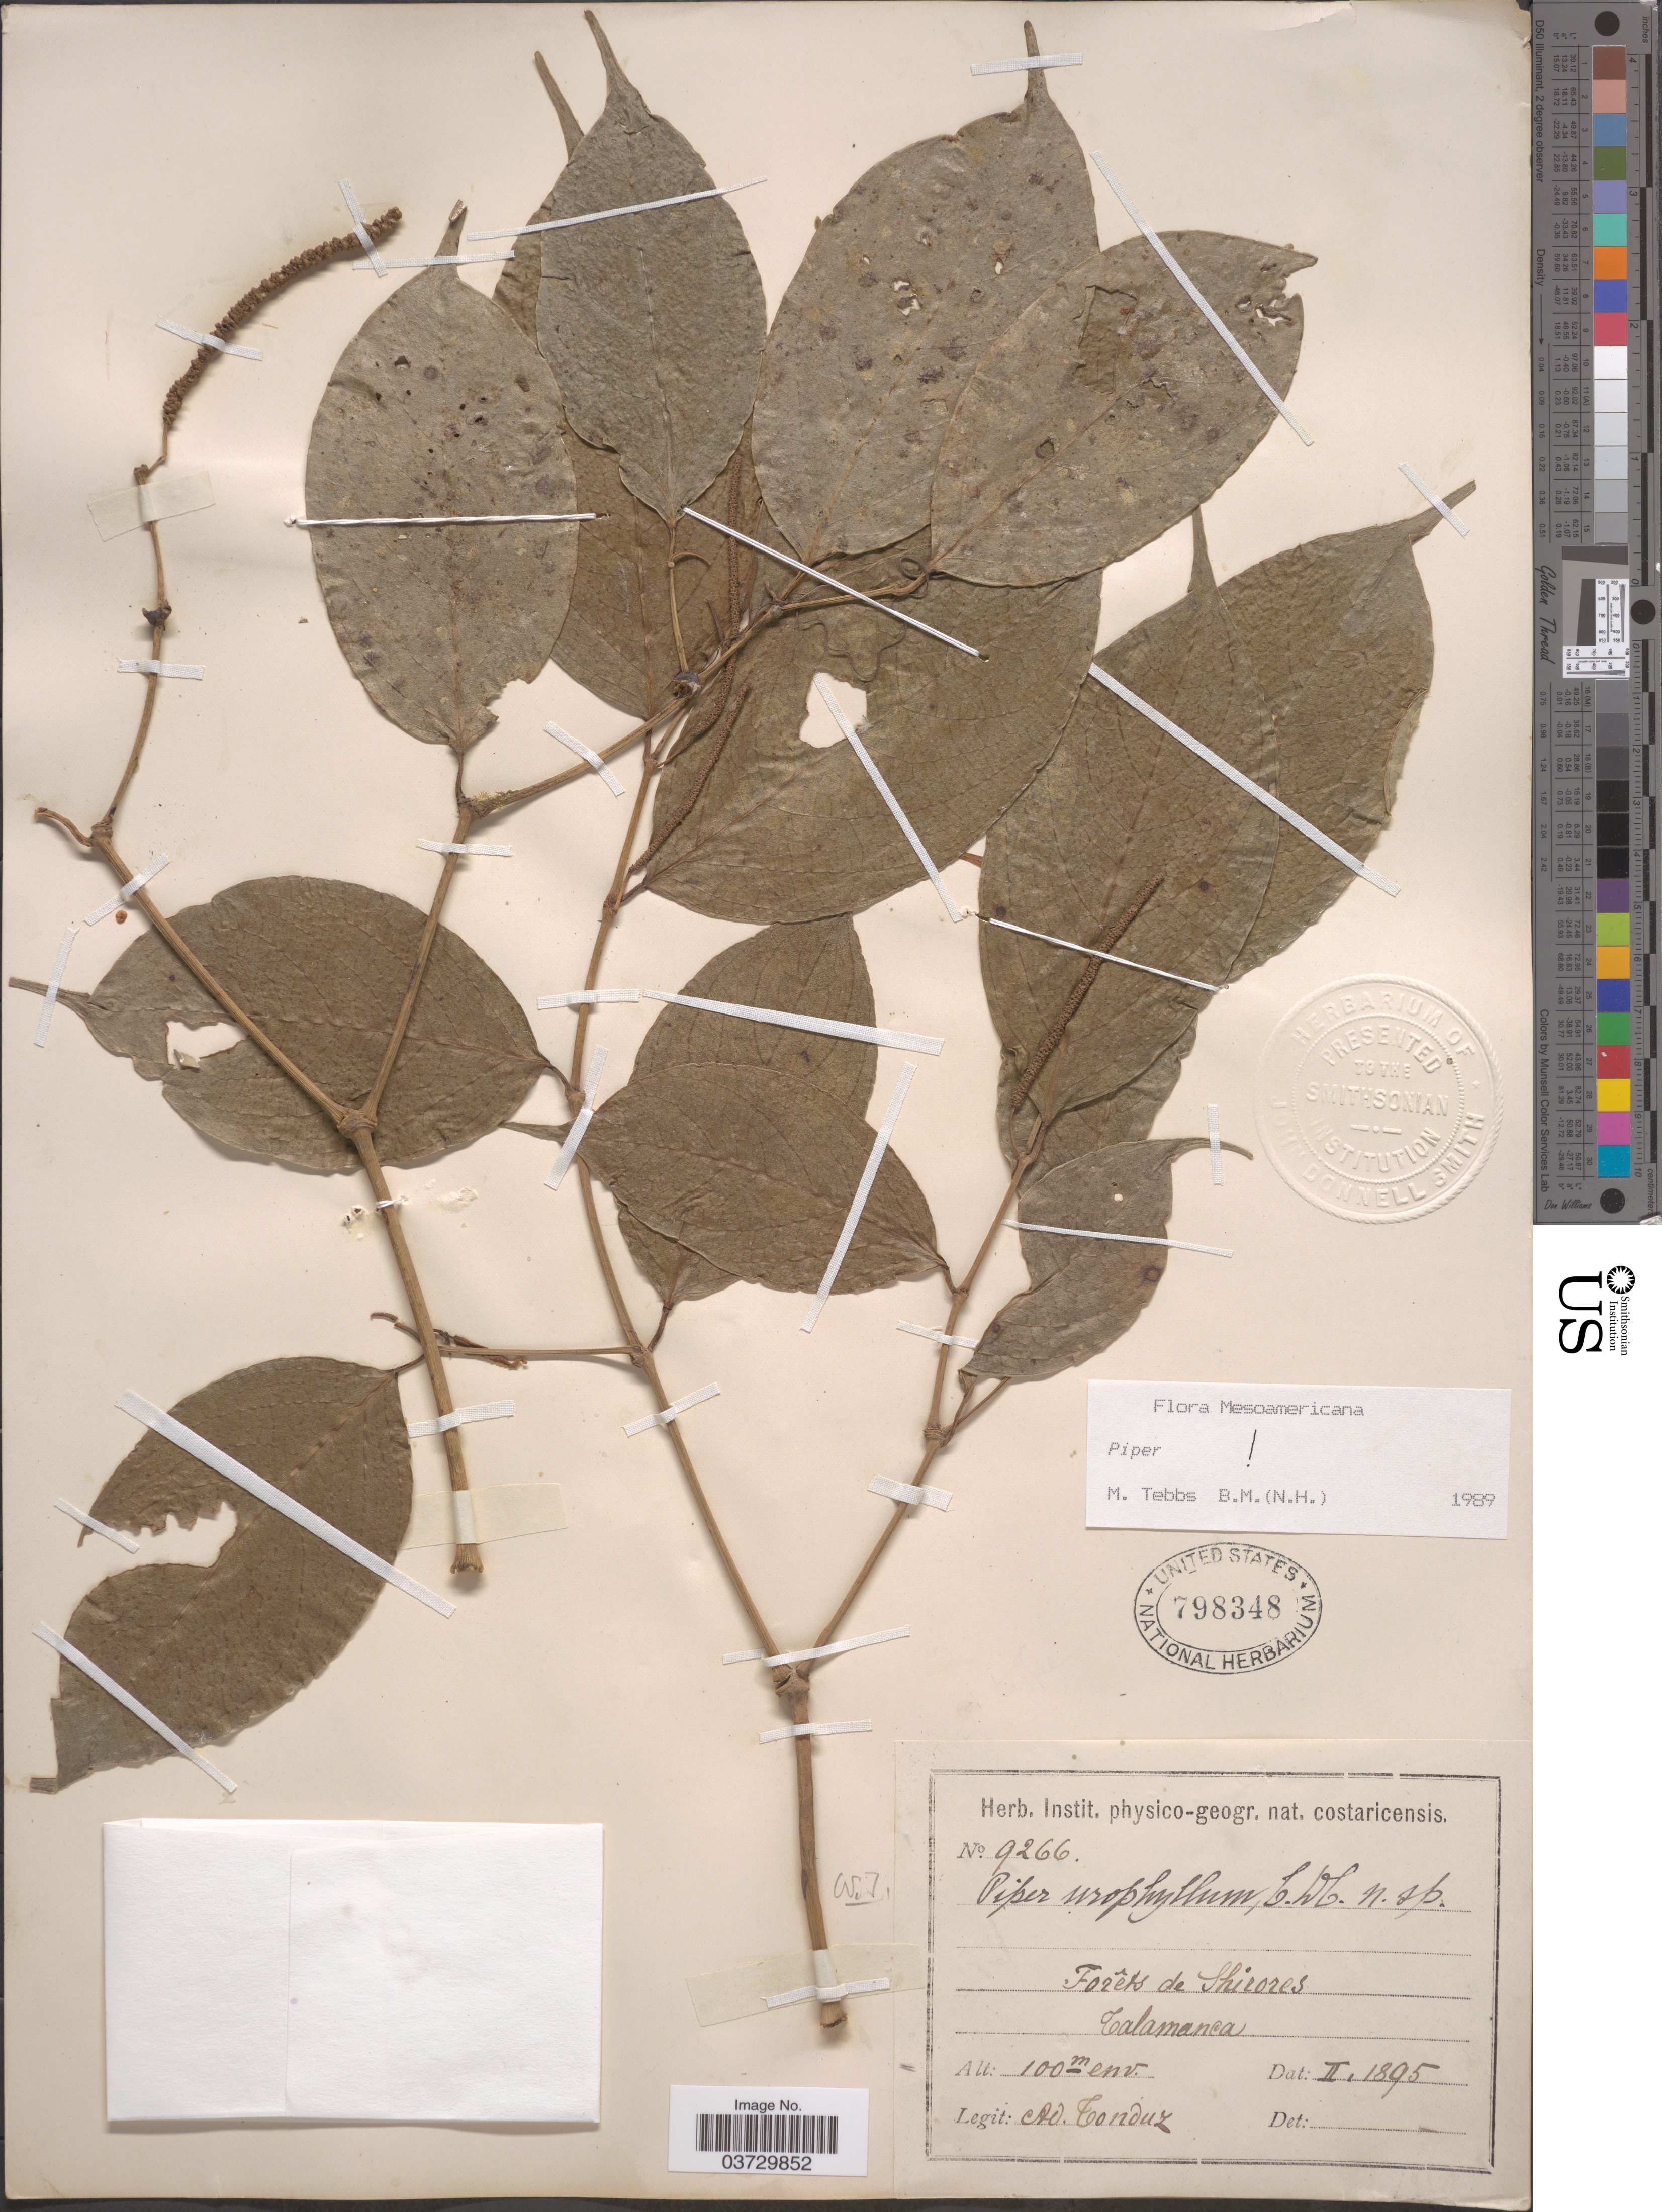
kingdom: Plantae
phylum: Tracheophyta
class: Magnoliopsida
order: Piperales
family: Piperaceae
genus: Piper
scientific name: Piper urophyllum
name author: DC.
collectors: A. Tonduz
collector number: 9266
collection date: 1895-02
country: Costa Rica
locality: Forêts de Shirores. Talamanca.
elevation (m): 100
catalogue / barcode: US 798348